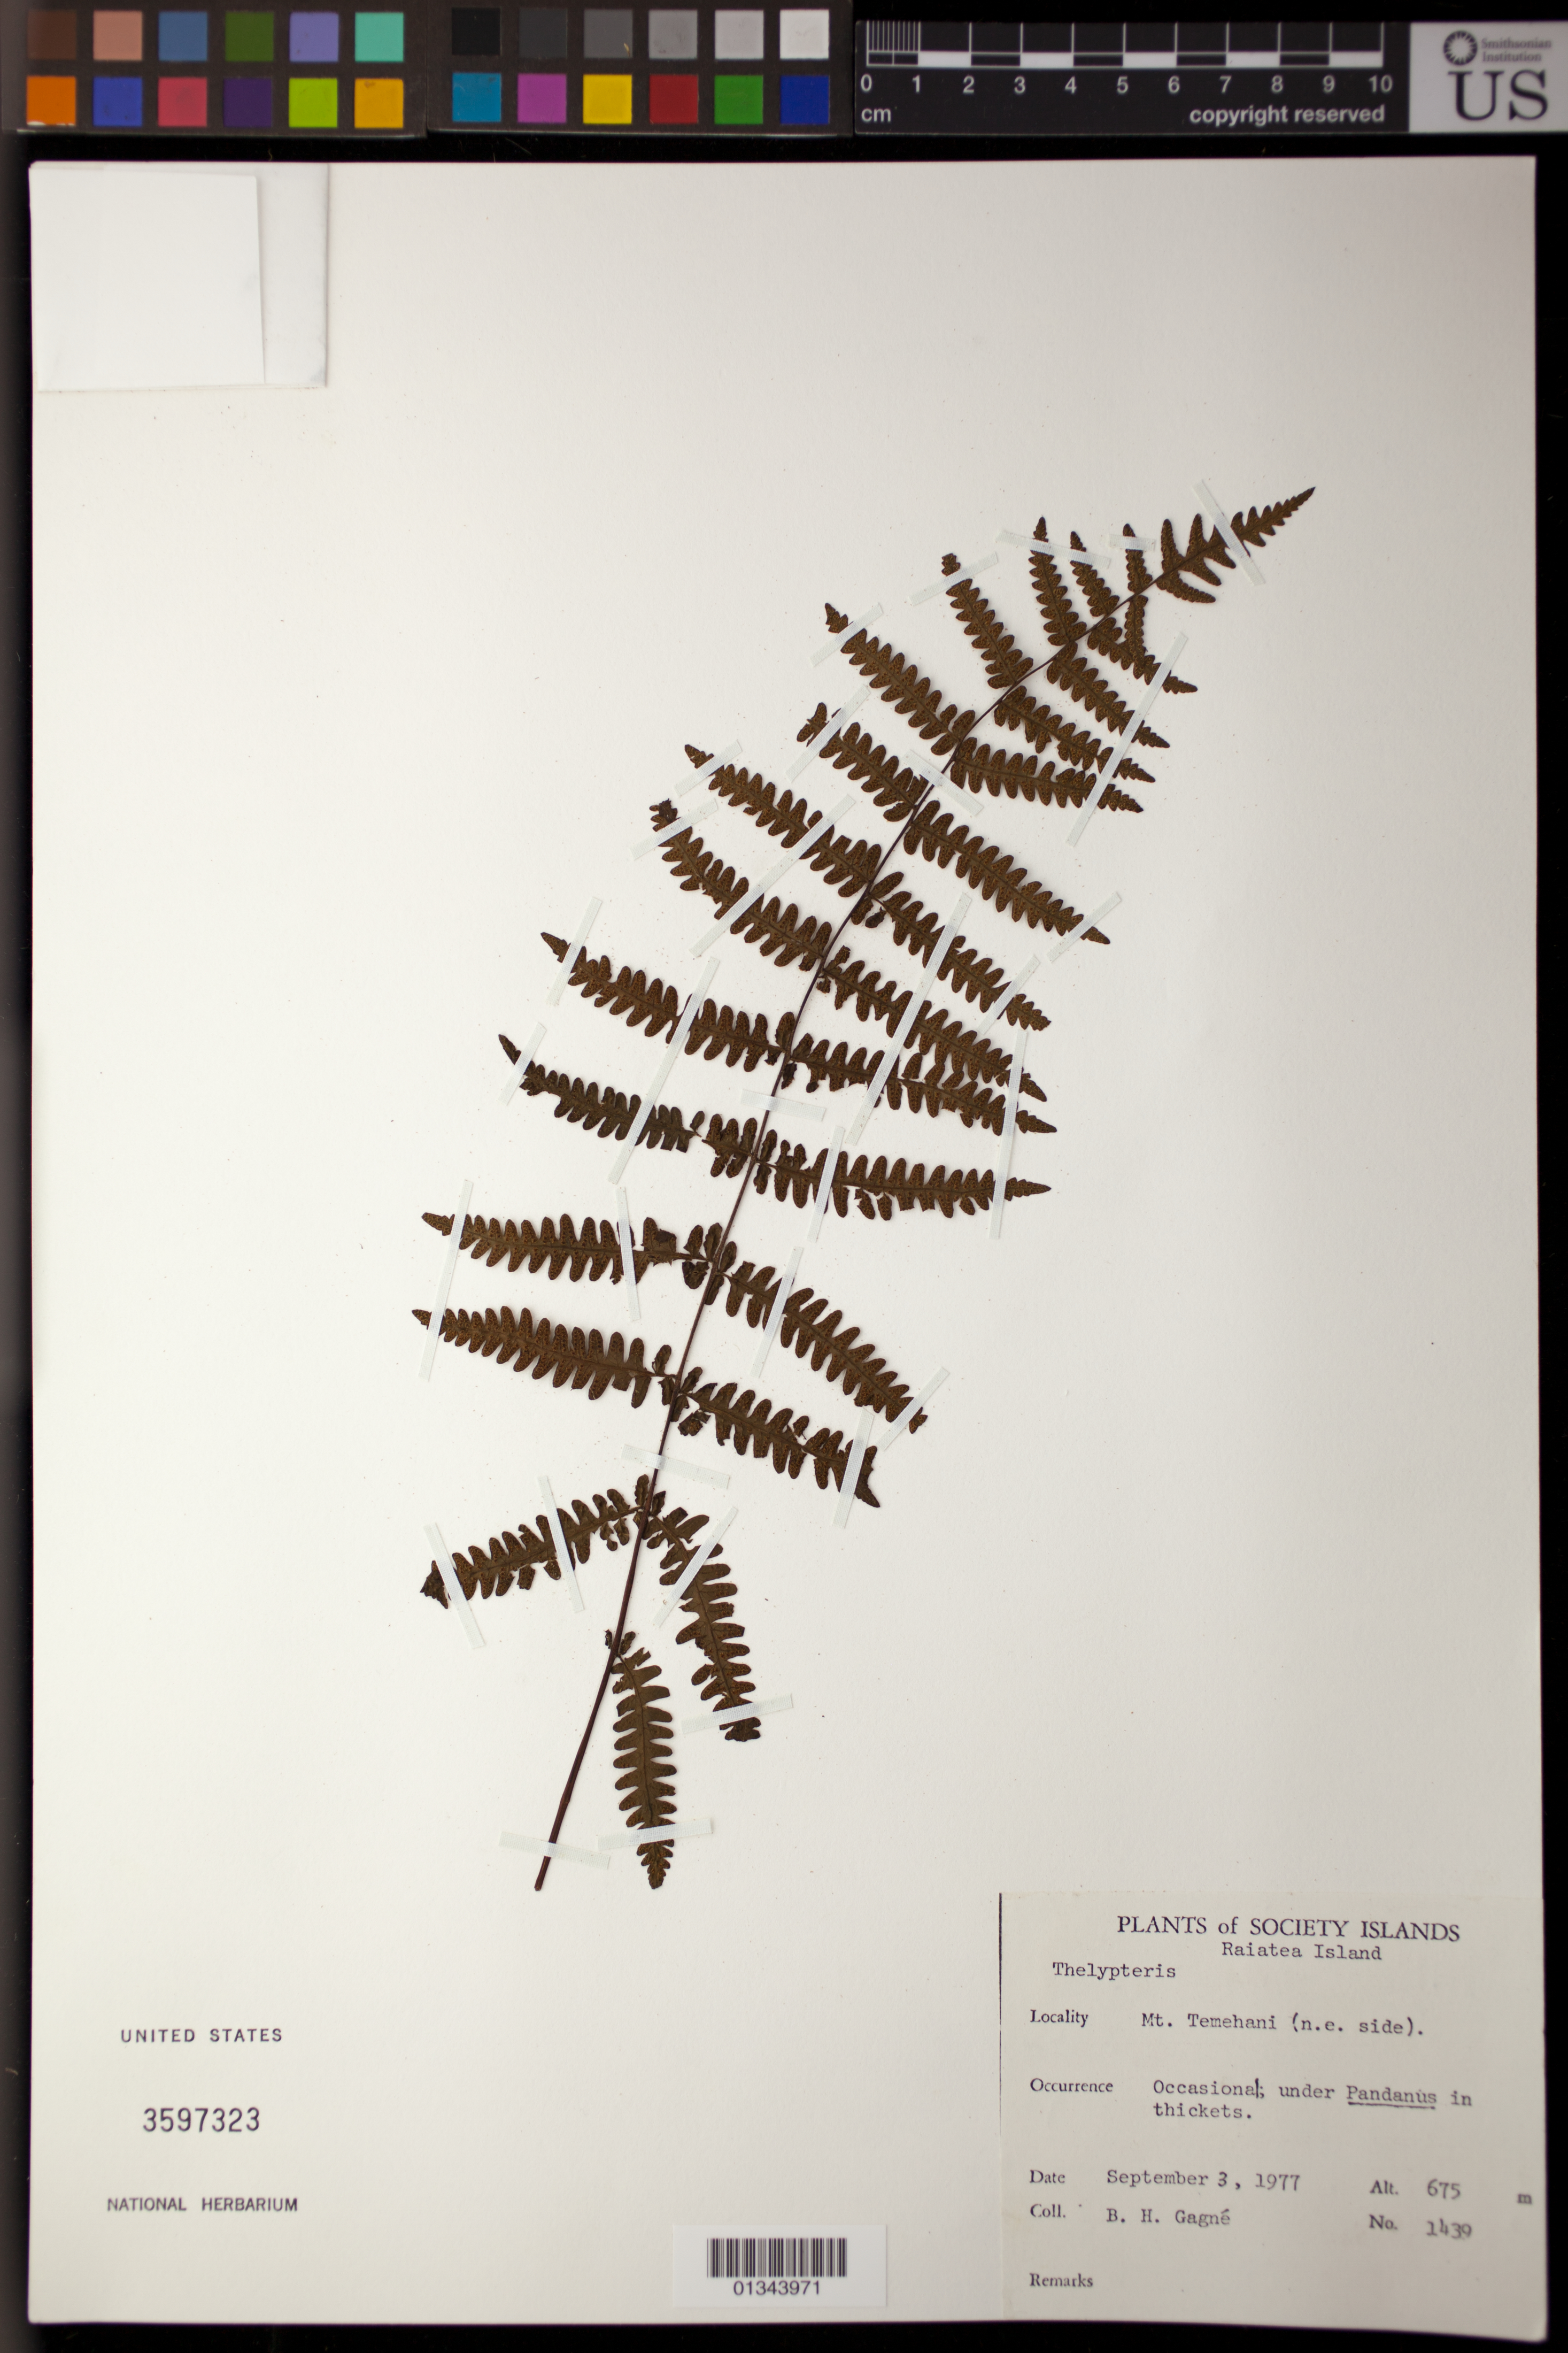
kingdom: Plantae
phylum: Tracheophyta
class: Polypodiopsida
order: Polypodiales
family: Thelypteridaceae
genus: Thelypteris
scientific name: Thelypteris sp.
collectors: B. H. Gagné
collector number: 1439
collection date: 1977-09-03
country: French Polynesia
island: Raiatea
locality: Mt Temehani (n.e. side)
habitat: Under Pandanus in thickets.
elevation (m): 675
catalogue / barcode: US 3597323